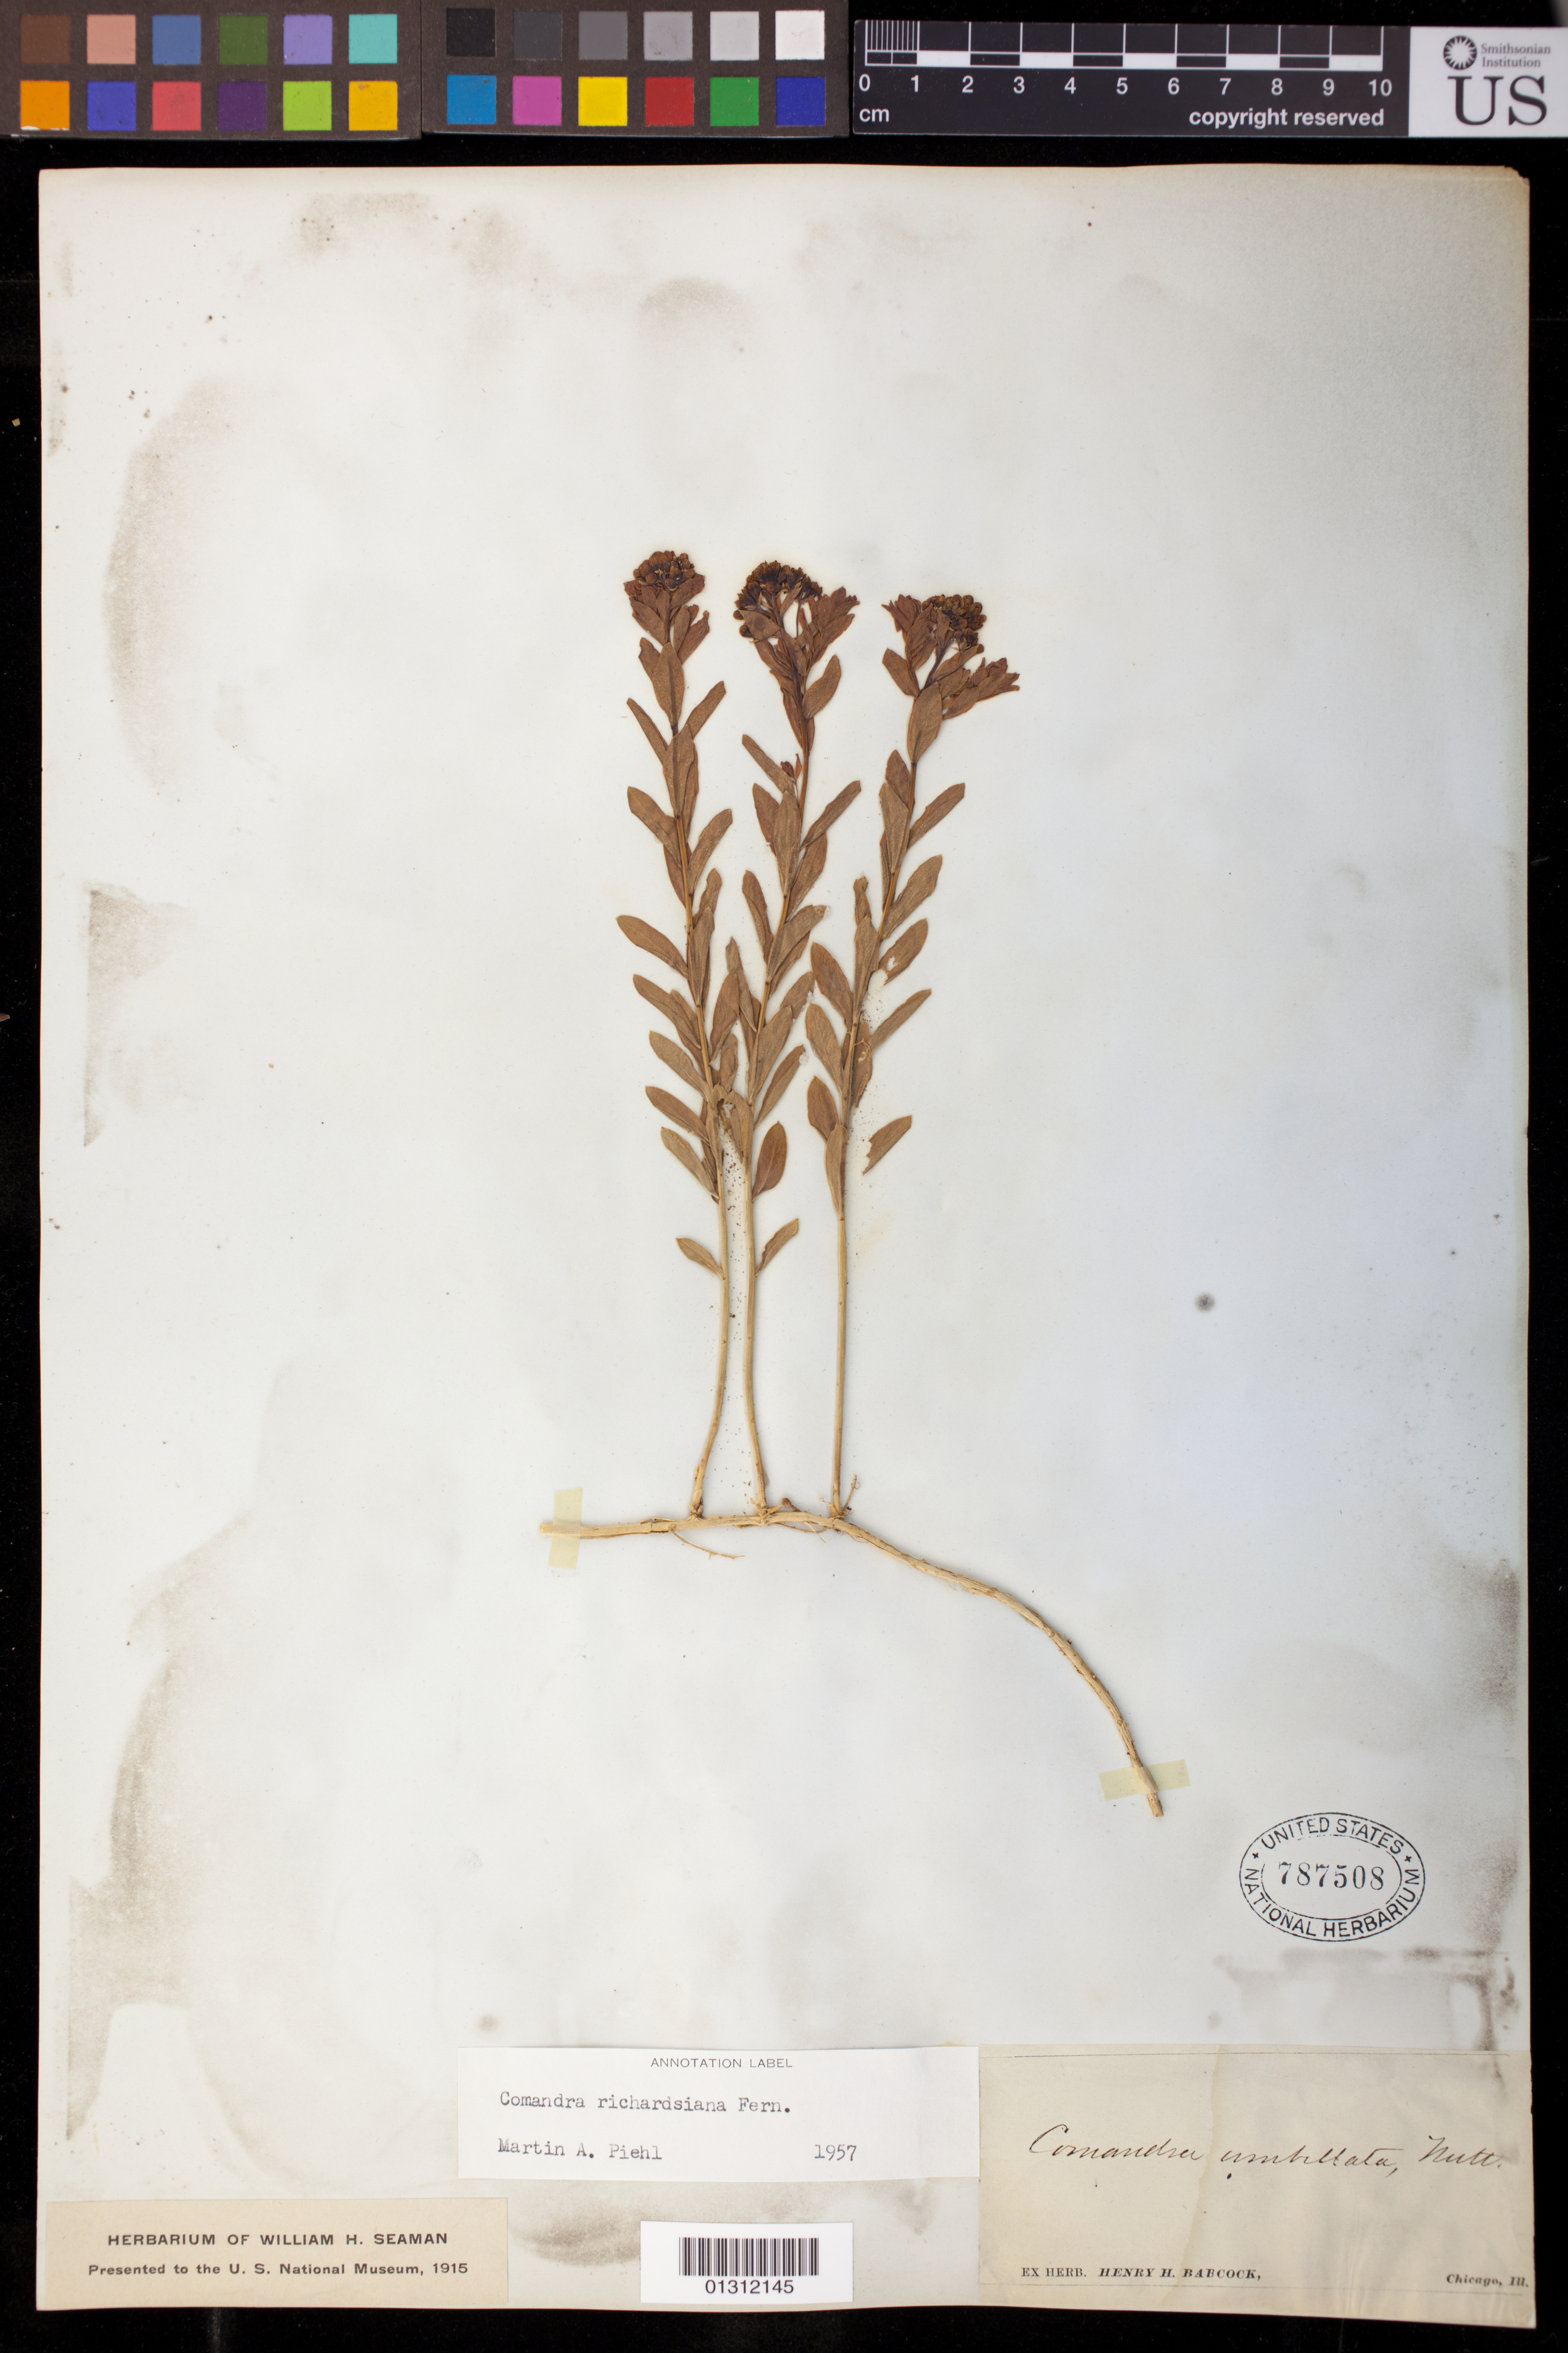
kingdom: Plantae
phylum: Tracheophyta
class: Magnoliopsida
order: Santalales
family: Comandraceae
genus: Comandra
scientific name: Comandra richardsiana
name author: Fernald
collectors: H. Babcock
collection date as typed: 18--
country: United States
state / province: Illinois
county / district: Cook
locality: Chicago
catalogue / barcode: US 787508